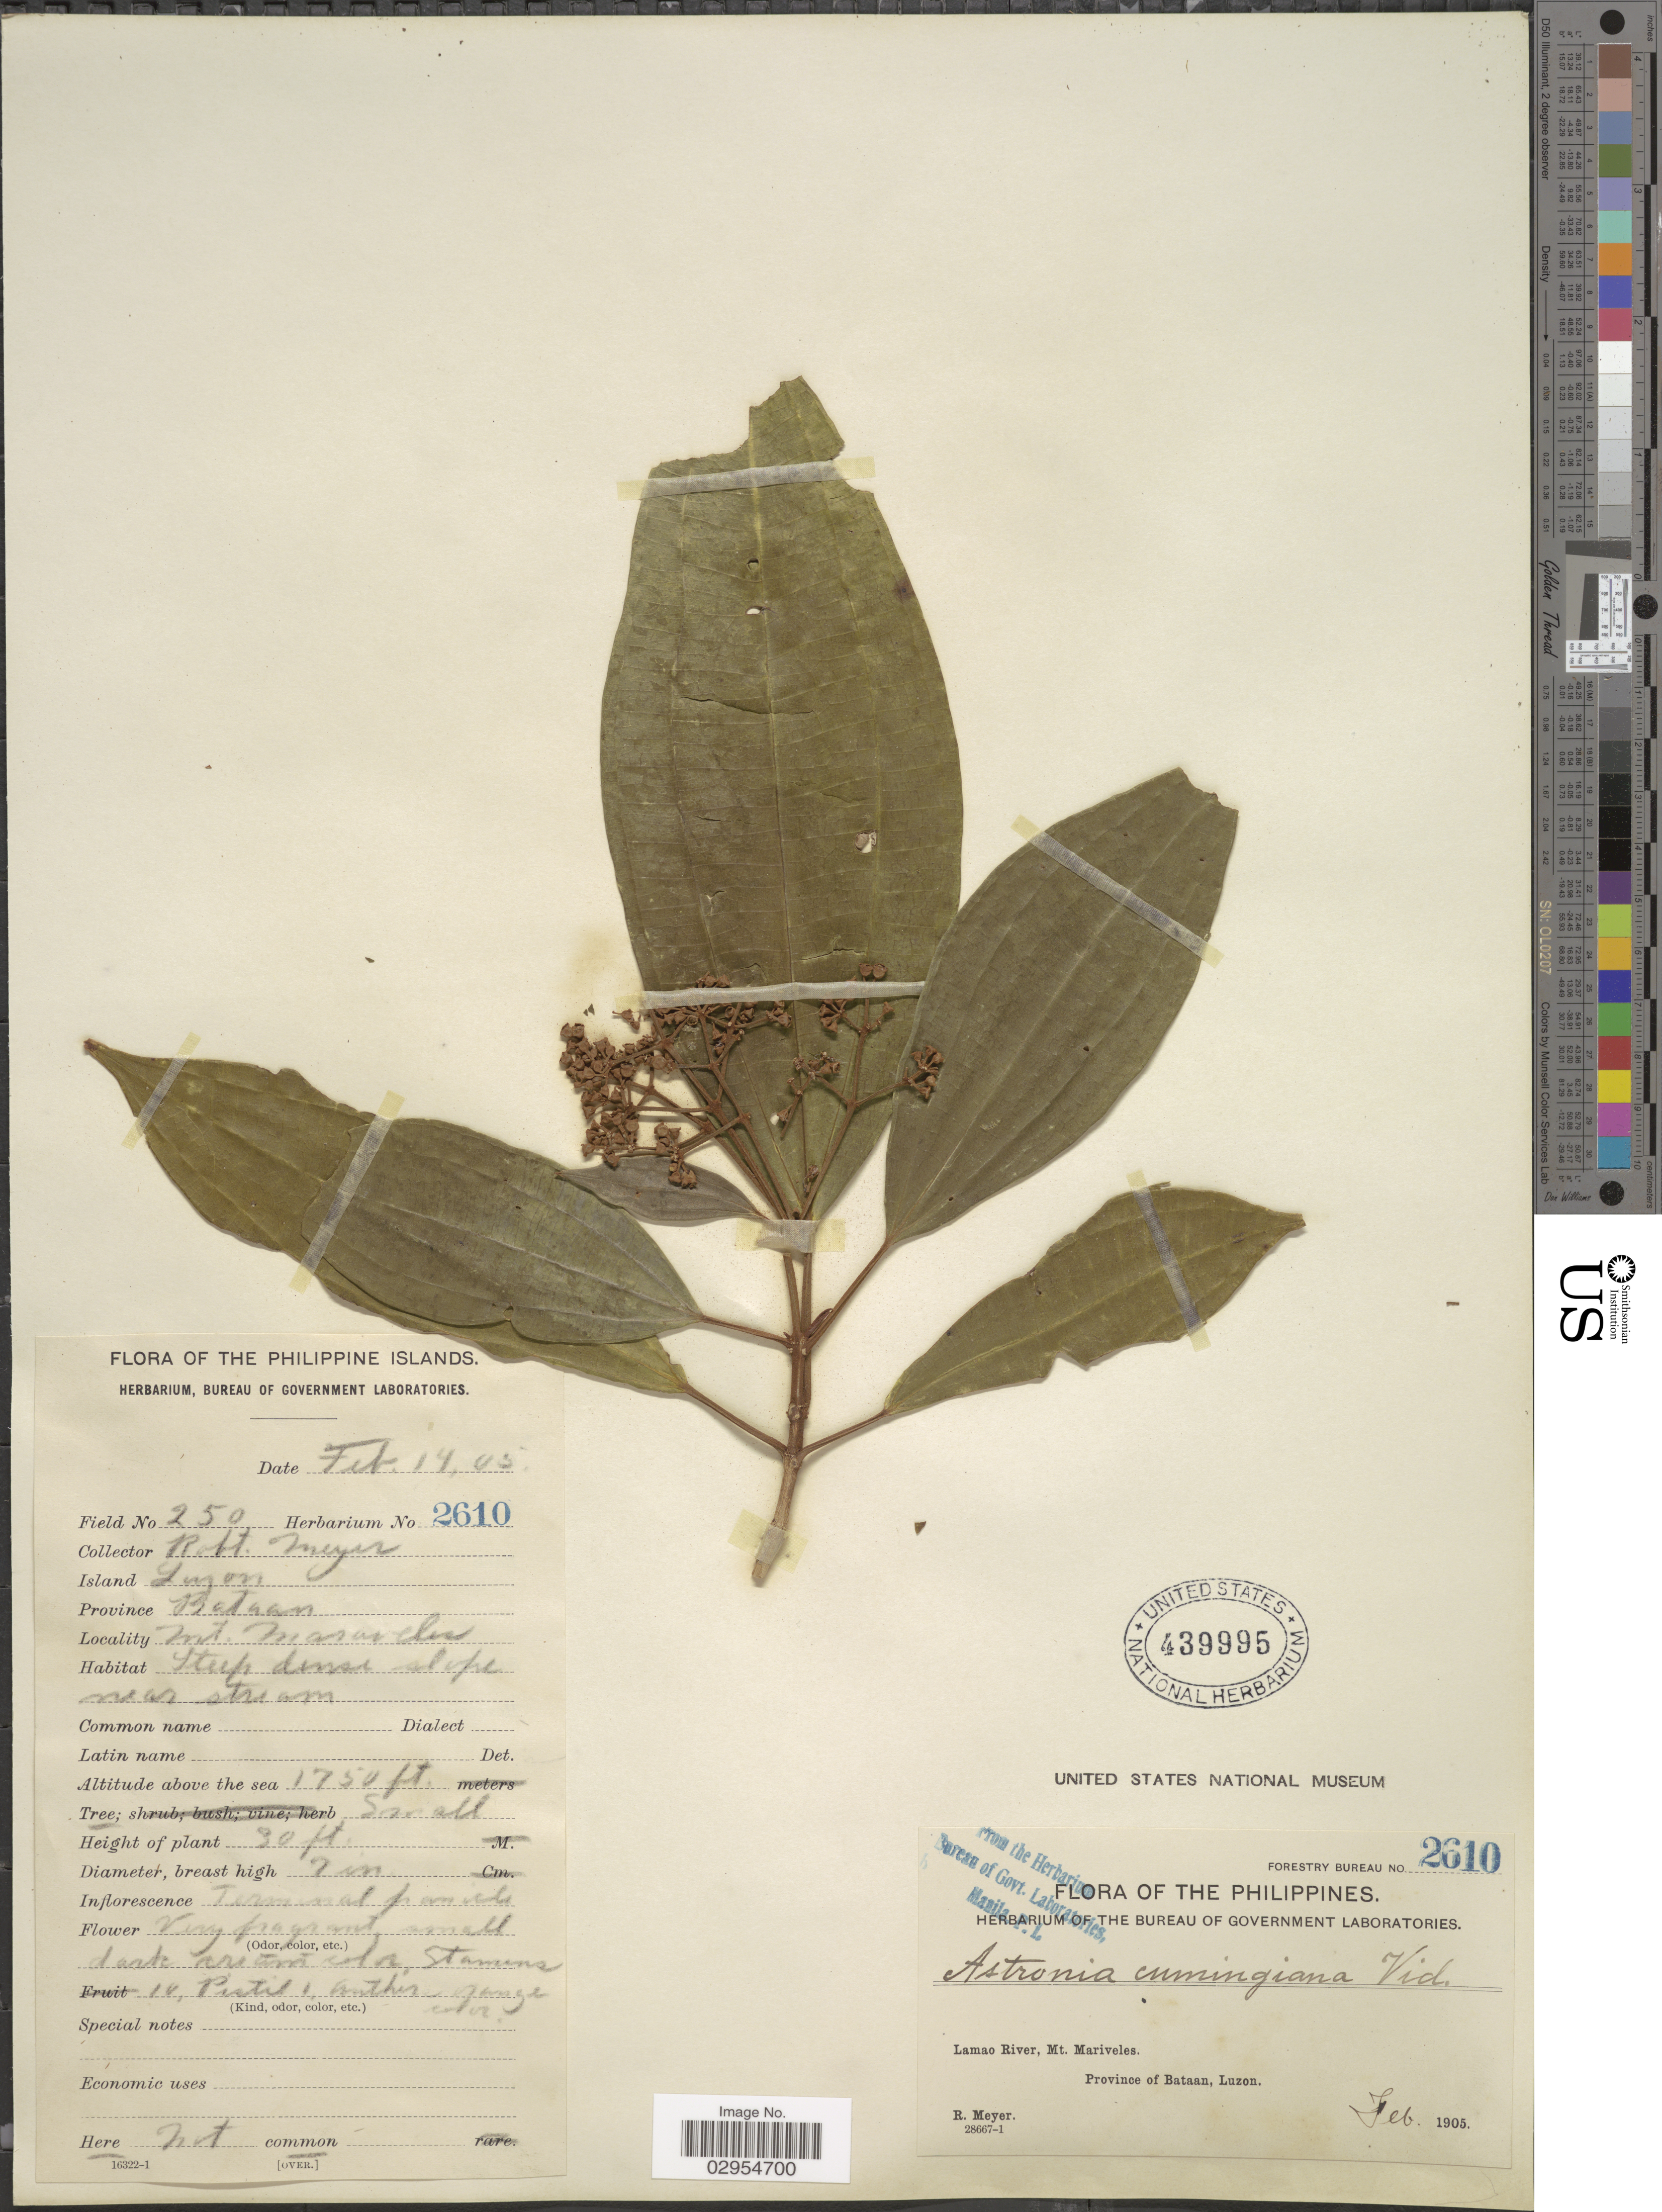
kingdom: Plantae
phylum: Tracheophyta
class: Magnoliopsida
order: Myrtales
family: Melastomataceae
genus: Astronia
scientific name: Astronia rolfei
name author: S. Vidal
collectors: R. Meyer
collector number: Forestry Bureau 2610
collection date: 1905-02-14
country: Philippines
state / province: Central Luzon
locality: Lamao River, Mt, Mariveles, Province of Bataan, Luzon.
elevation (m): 533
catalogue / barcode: US 439995